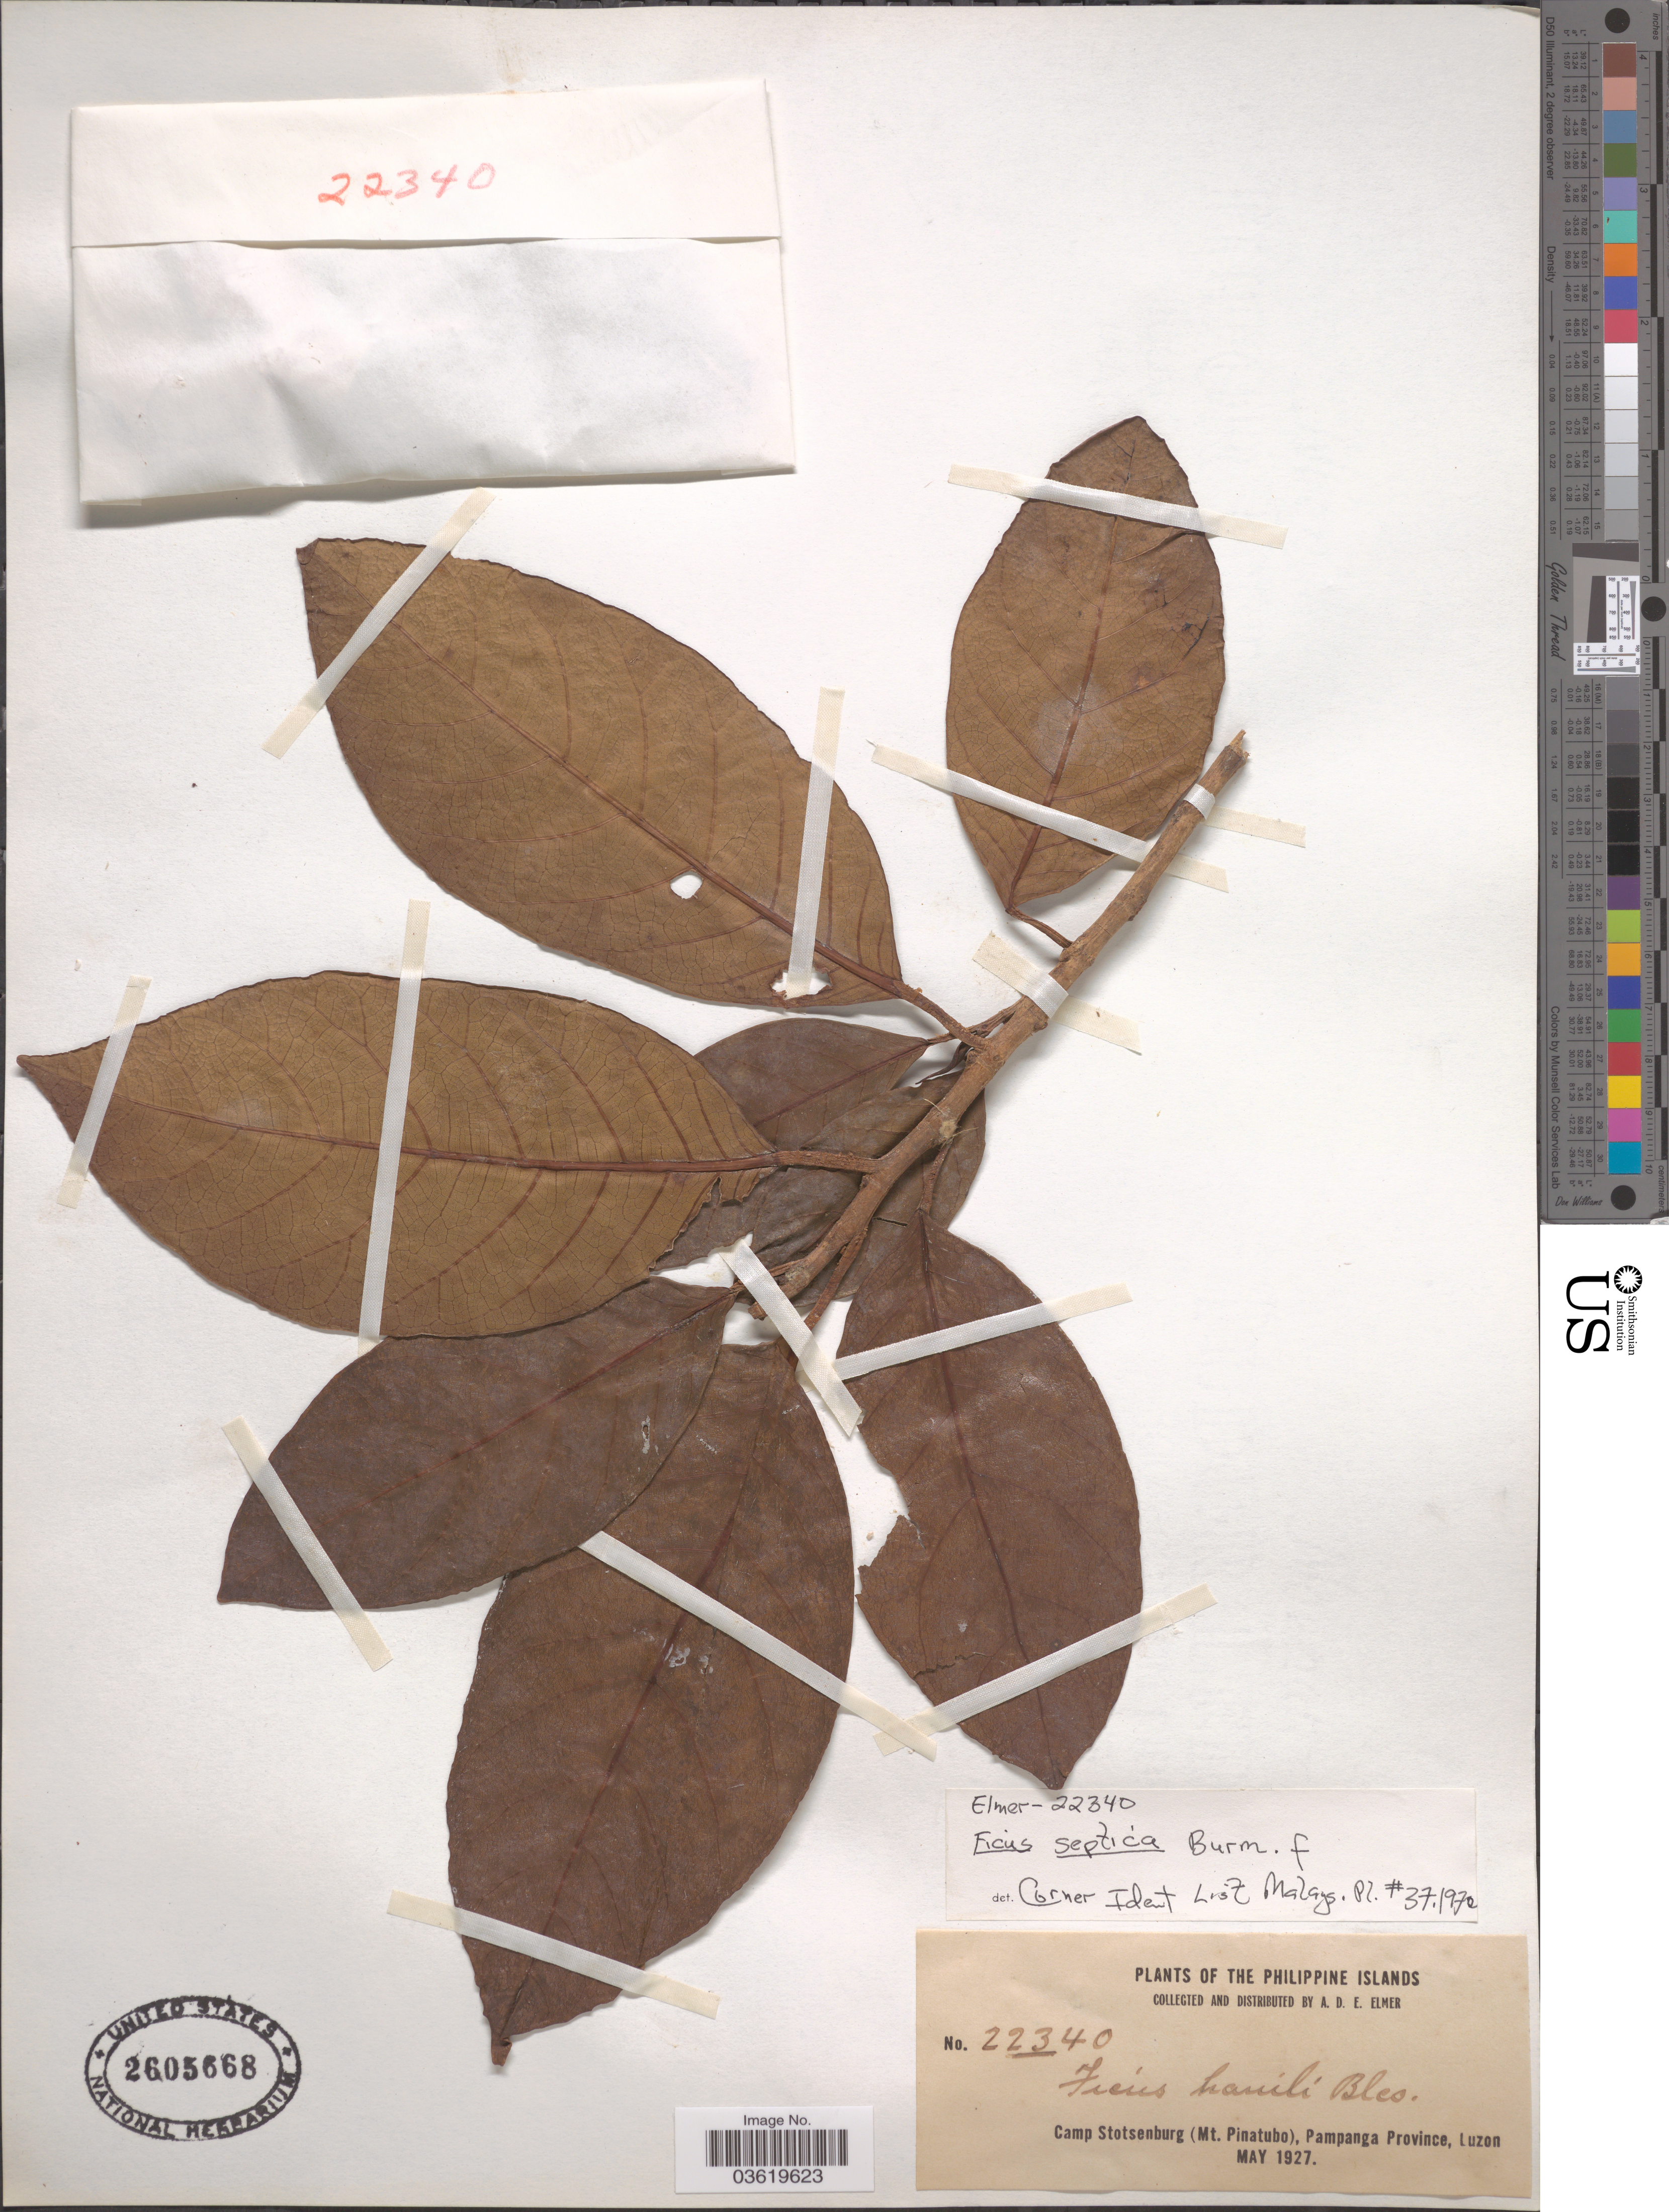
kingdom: Plantae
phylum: Tracheophyta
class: Magnoliopsida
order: Rosales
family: Moraceae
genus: Ficus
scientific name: Ficus septica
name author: Burm. f.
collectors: A. D. E. Elmer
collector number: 22340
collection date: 1927-05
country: Philippines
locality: Philippine Islands. Camp Stotsenburg (Mt. Pinatubo), Pampanga Province, Luzon.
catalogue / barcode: US 2605668